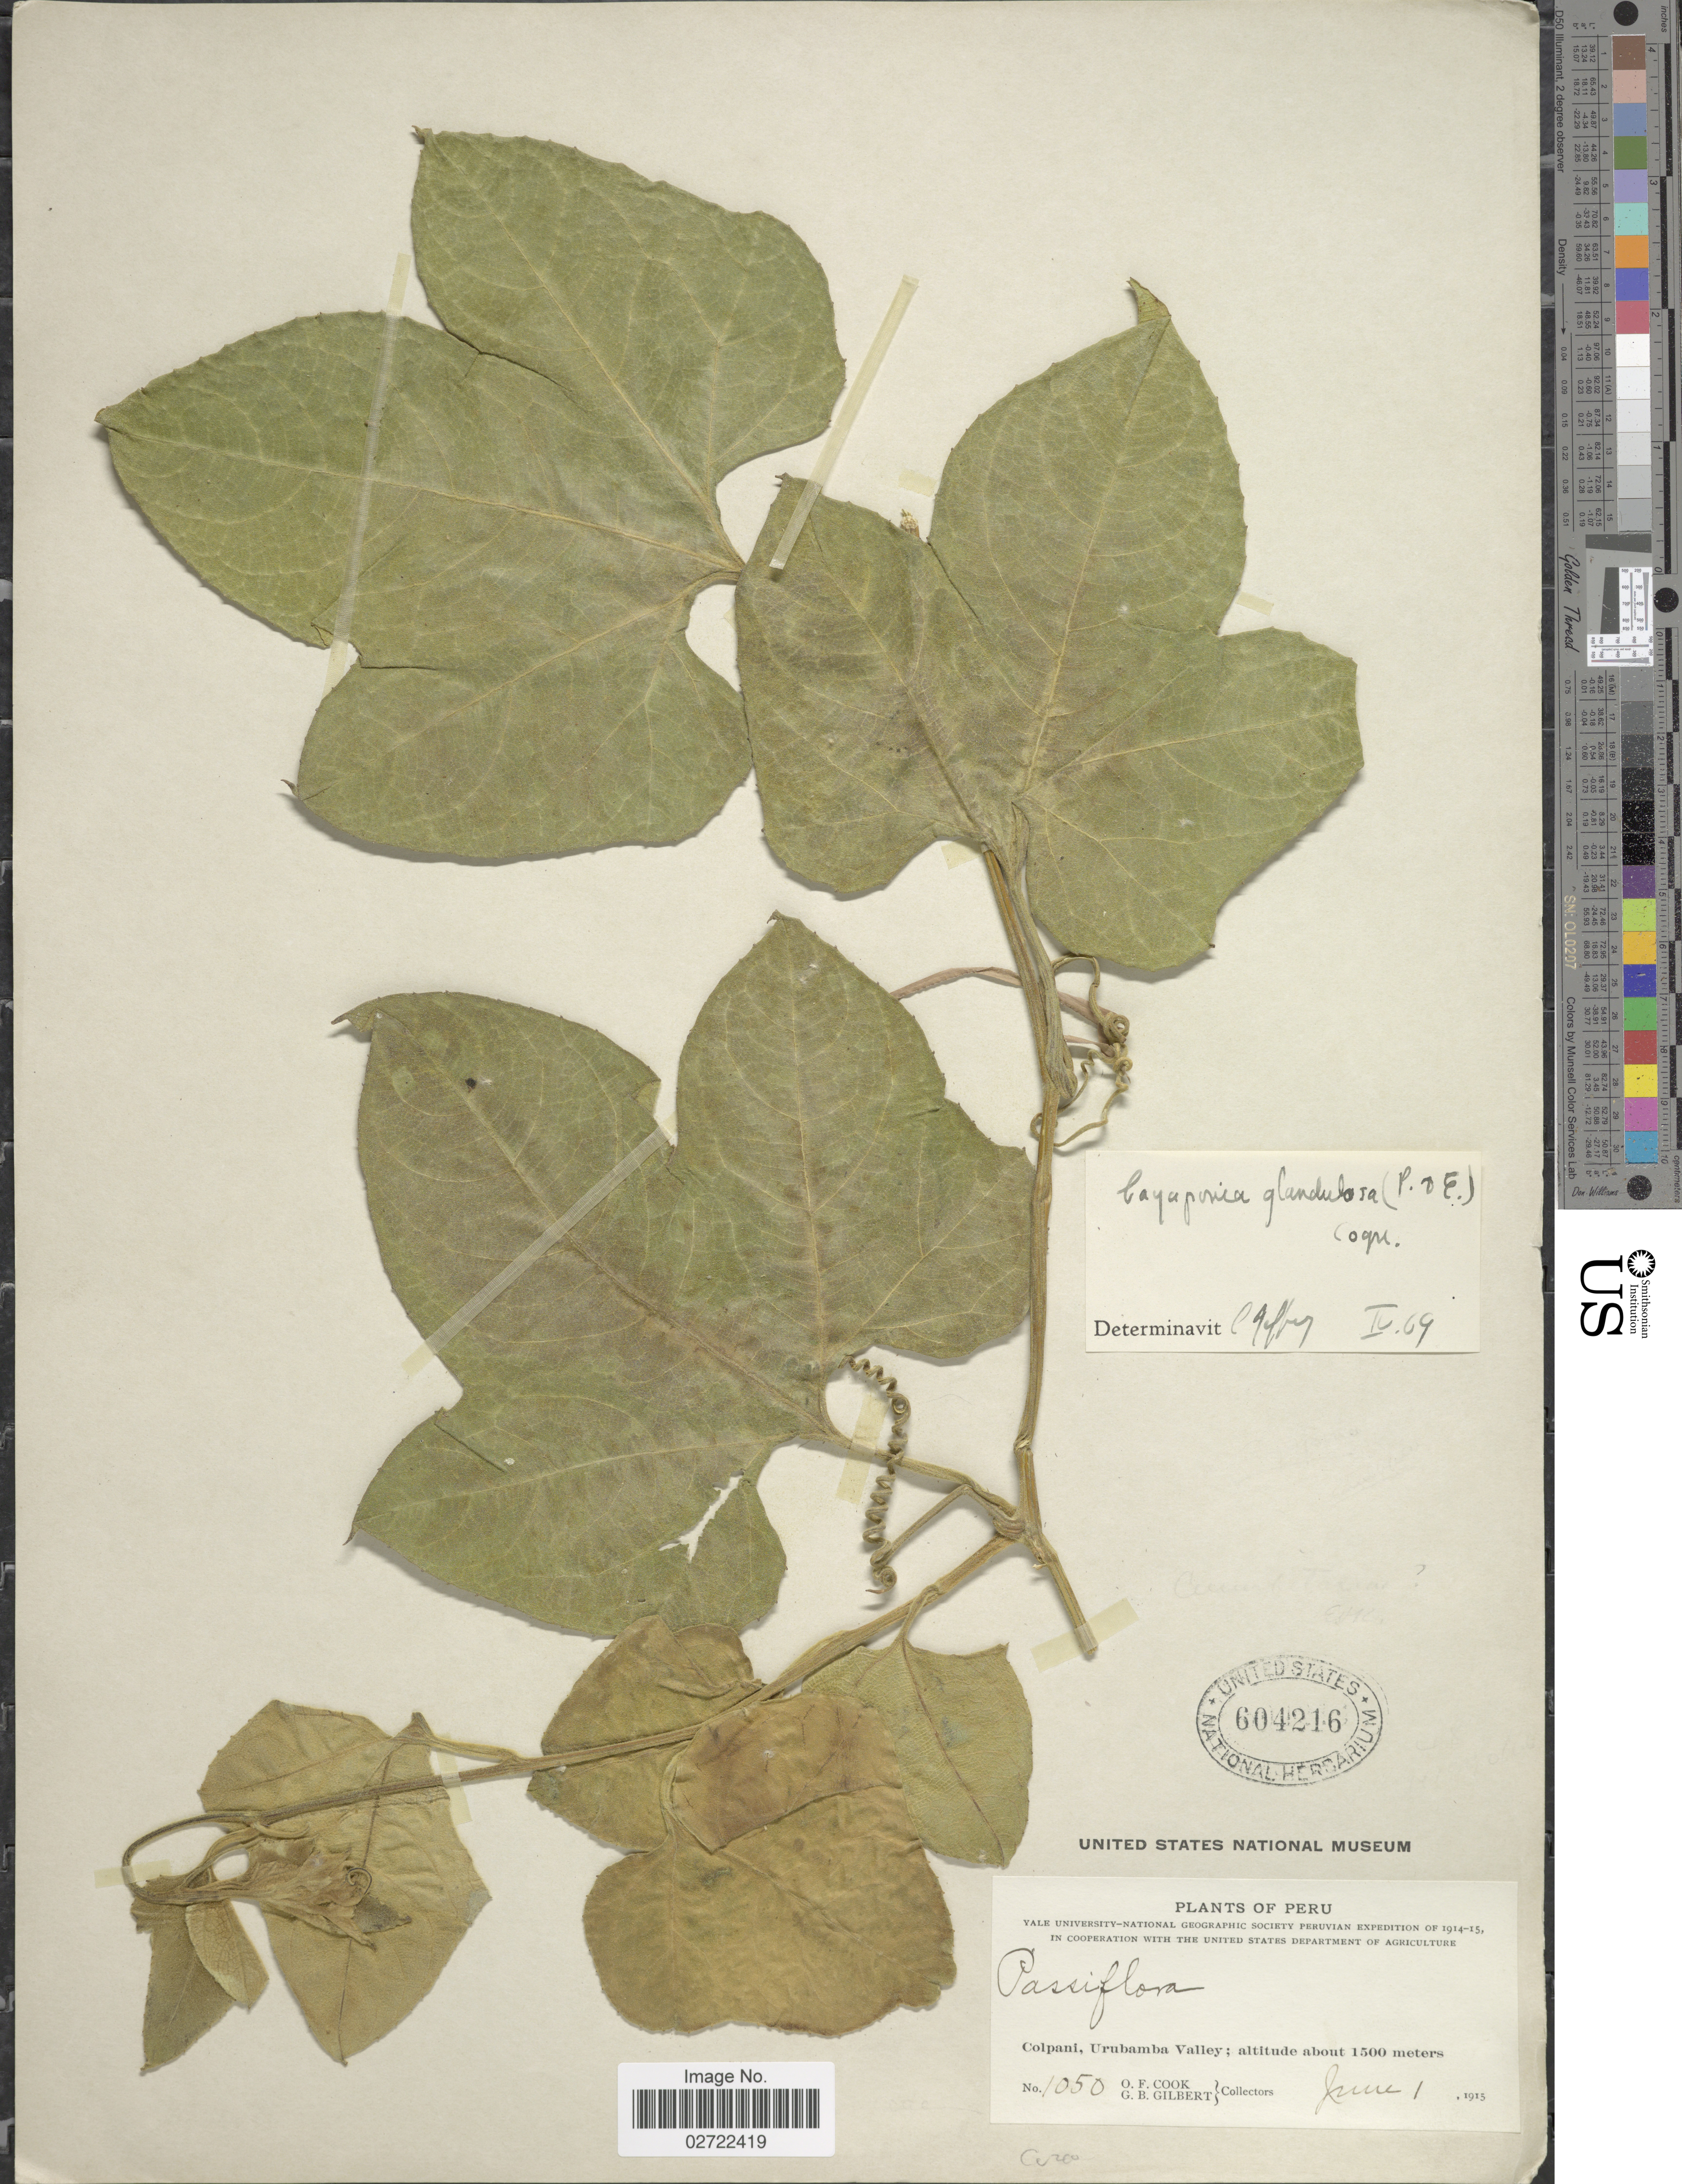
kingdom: Plantae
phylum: Tracheophyta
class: Magnoliopsida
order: Cucurbitales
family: Cucurbitaceae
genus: Cayaponia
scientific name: Cayaponia glandulosa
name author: (Poepp. & Endl.) Cogn.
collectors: O. F. Cook & G. B. Gilbert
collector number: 1050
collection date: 1915-06-01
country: Peru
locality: Colpani, Urubamba Valley.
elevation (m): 1500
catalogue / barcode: US 604216